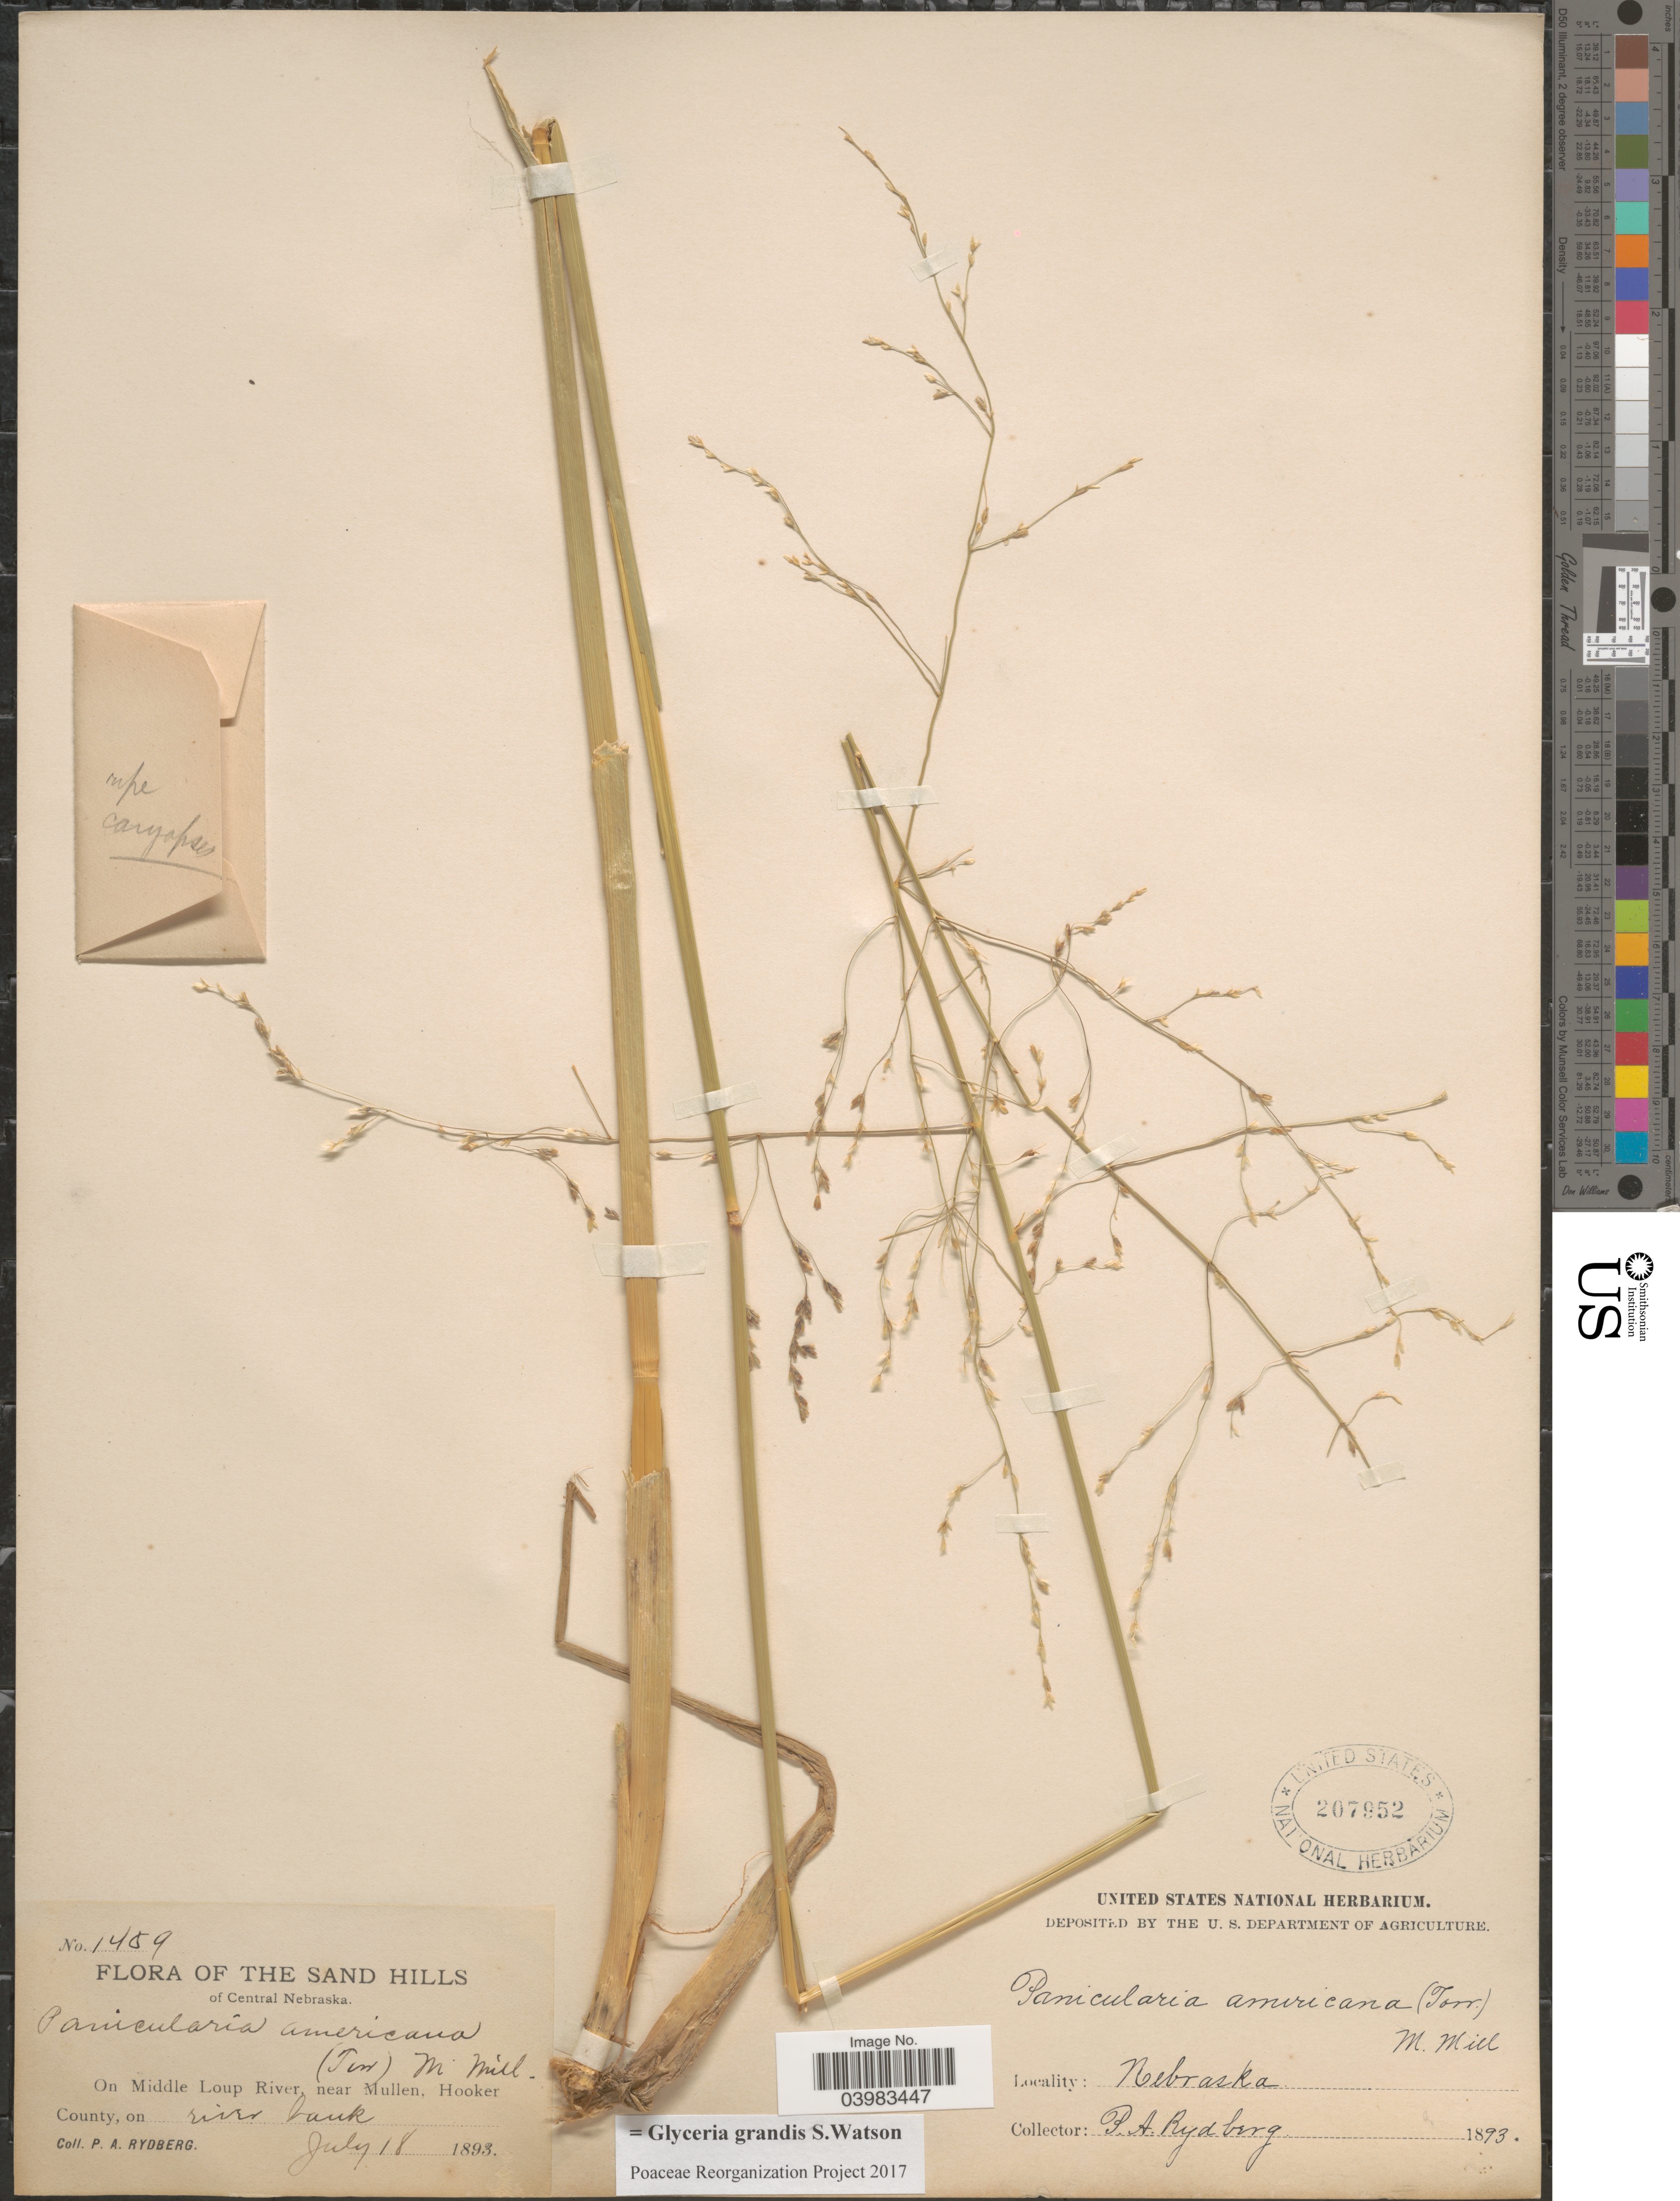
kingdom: Plantae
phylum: Tracheophyta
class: Liliopsida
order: Poales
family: Poaceae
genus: Glyceria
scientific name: Glyceria grandis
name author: S. Watson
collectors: P. A. Rydberg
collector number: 1459*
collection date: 1893-07-18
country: United States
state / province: Nebraska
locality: The Sand Hills of Central Nebraska. On Middle Loup River, near Mullen, Hooker County.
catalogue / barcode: US 207952